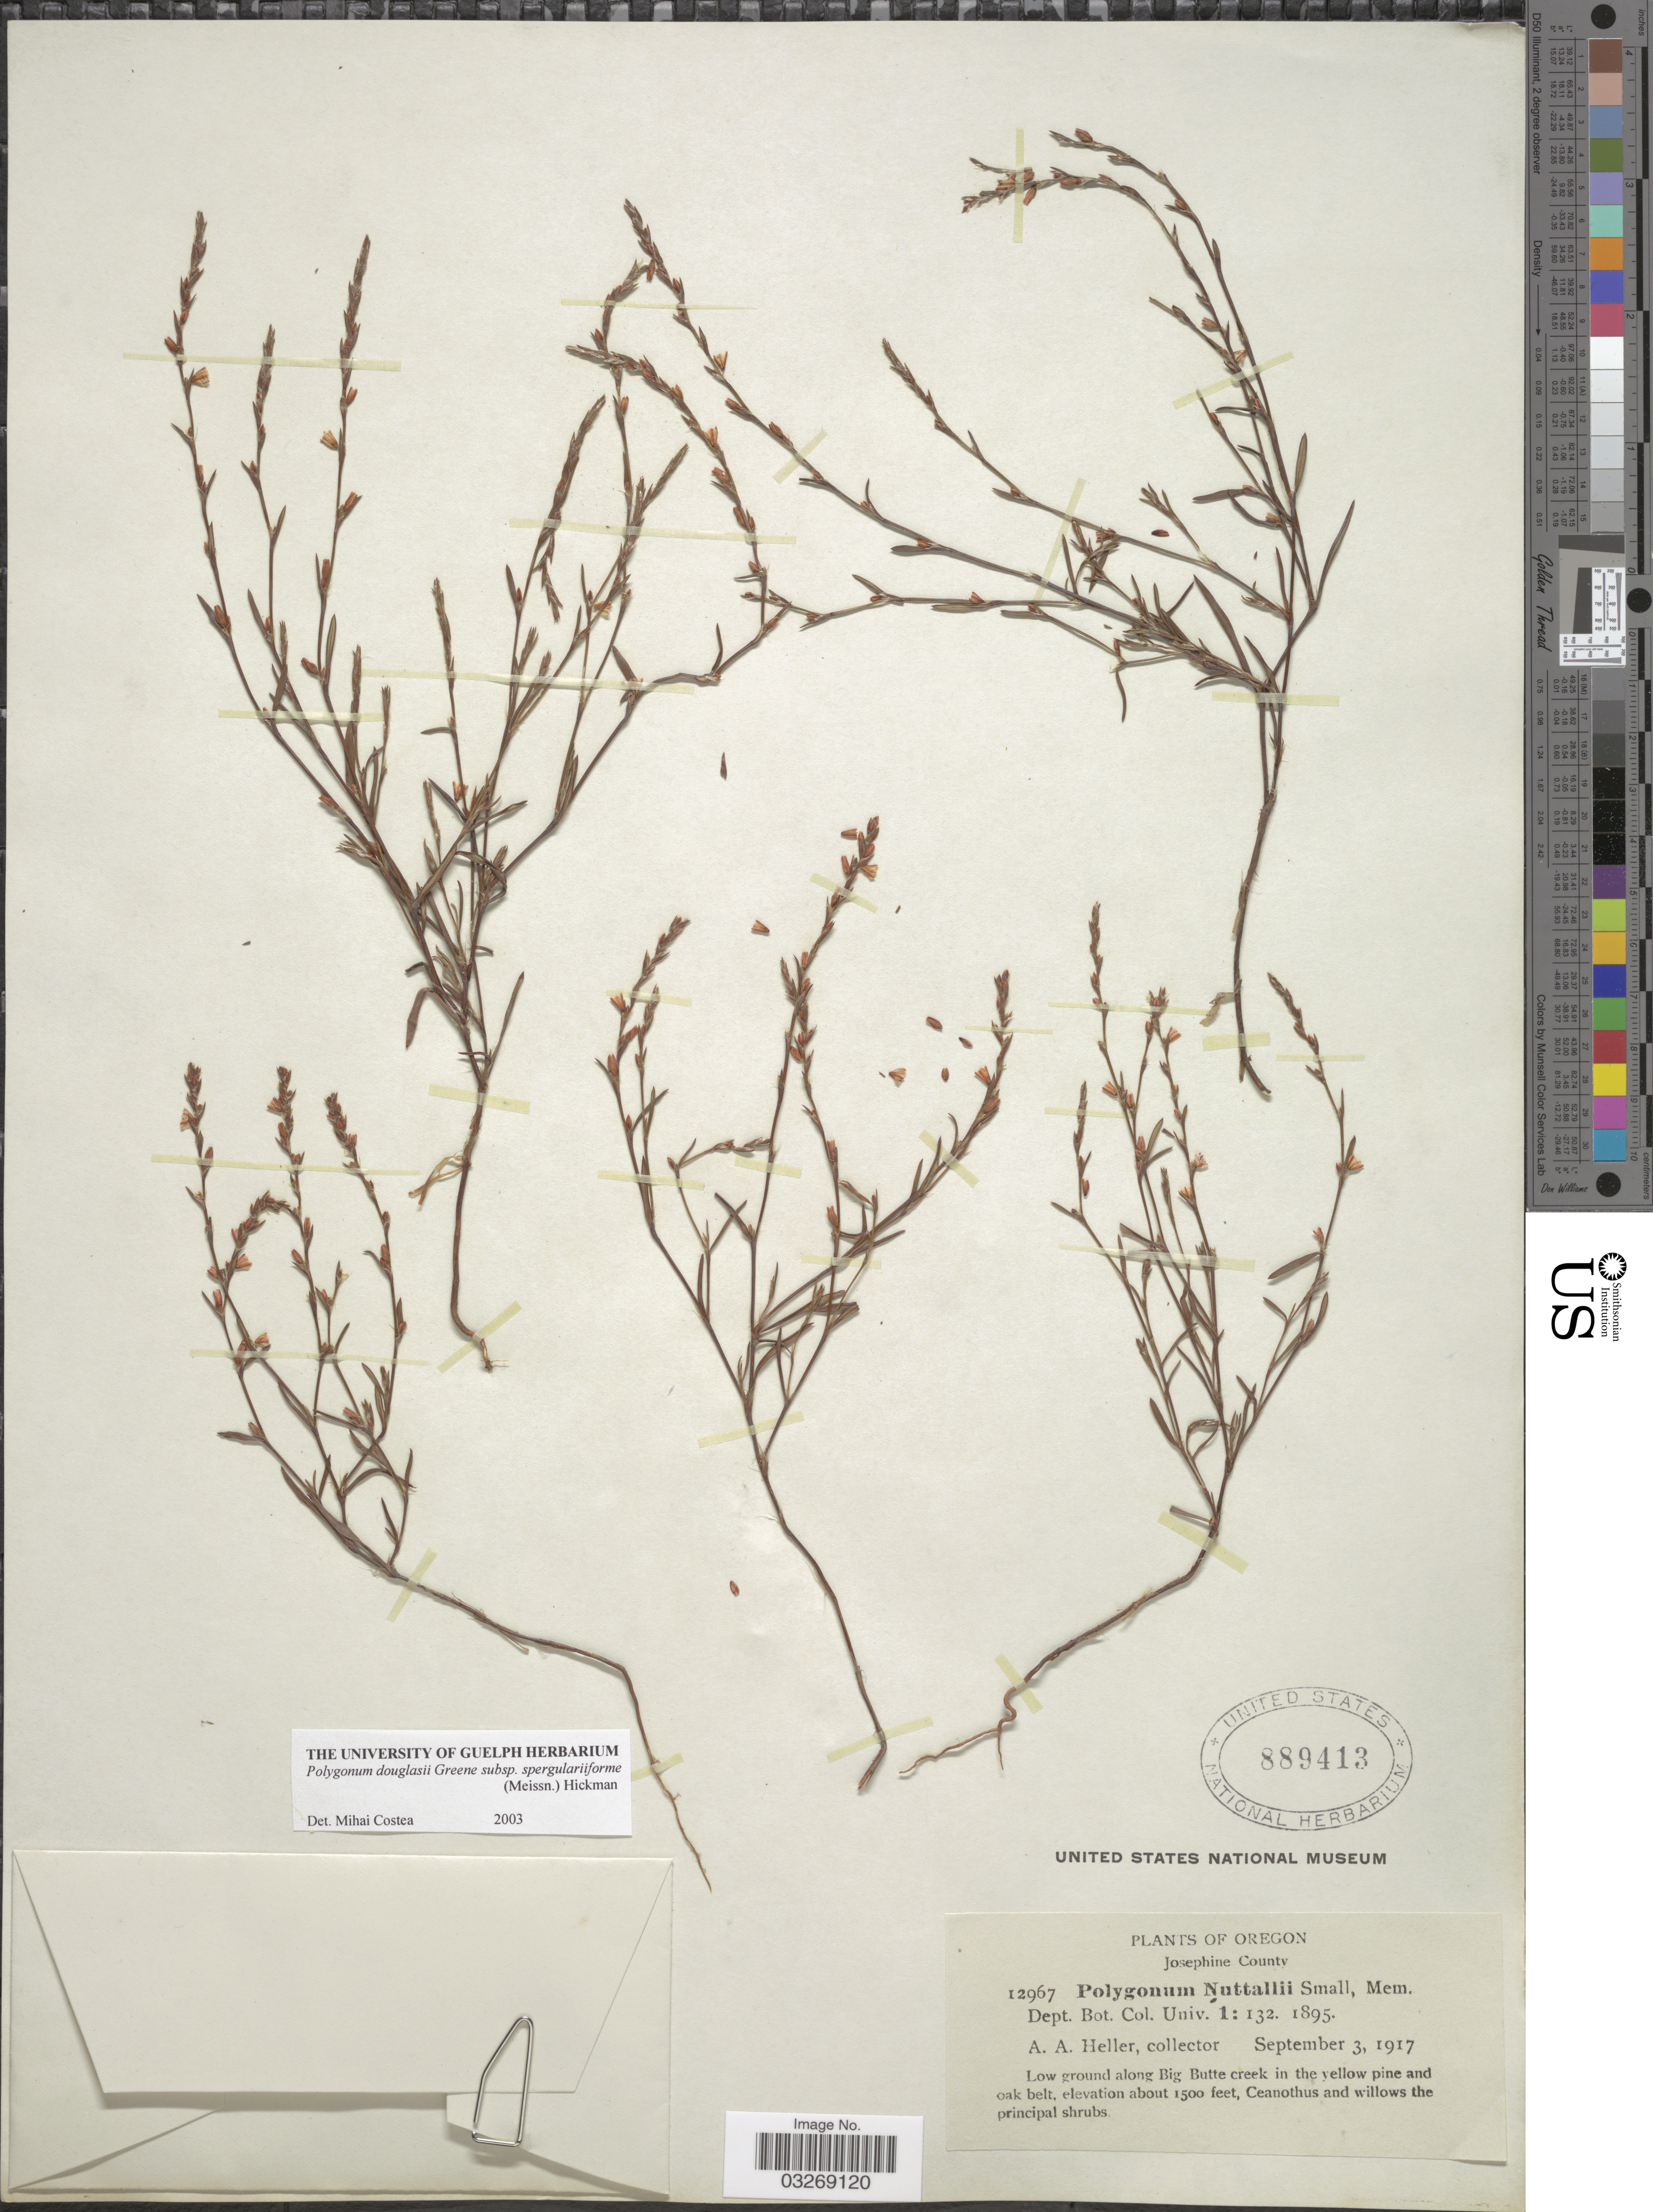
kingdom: Plantae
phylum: Tracheophyta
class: Magnoliopsida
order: Caryophyllales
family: Polygonaceae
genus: Polygonum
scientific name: Polygonum douglasii subsp. spergulariiforme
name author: (Meisn. ex Small) Hickman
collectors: A. A. Heller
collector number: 12967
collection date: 1917-09-03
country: United States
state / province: Oregon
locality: Josephine County. Low ground along Big Butte creek in the yellow pine and oak belt.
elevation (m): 457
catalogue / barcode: US 889413